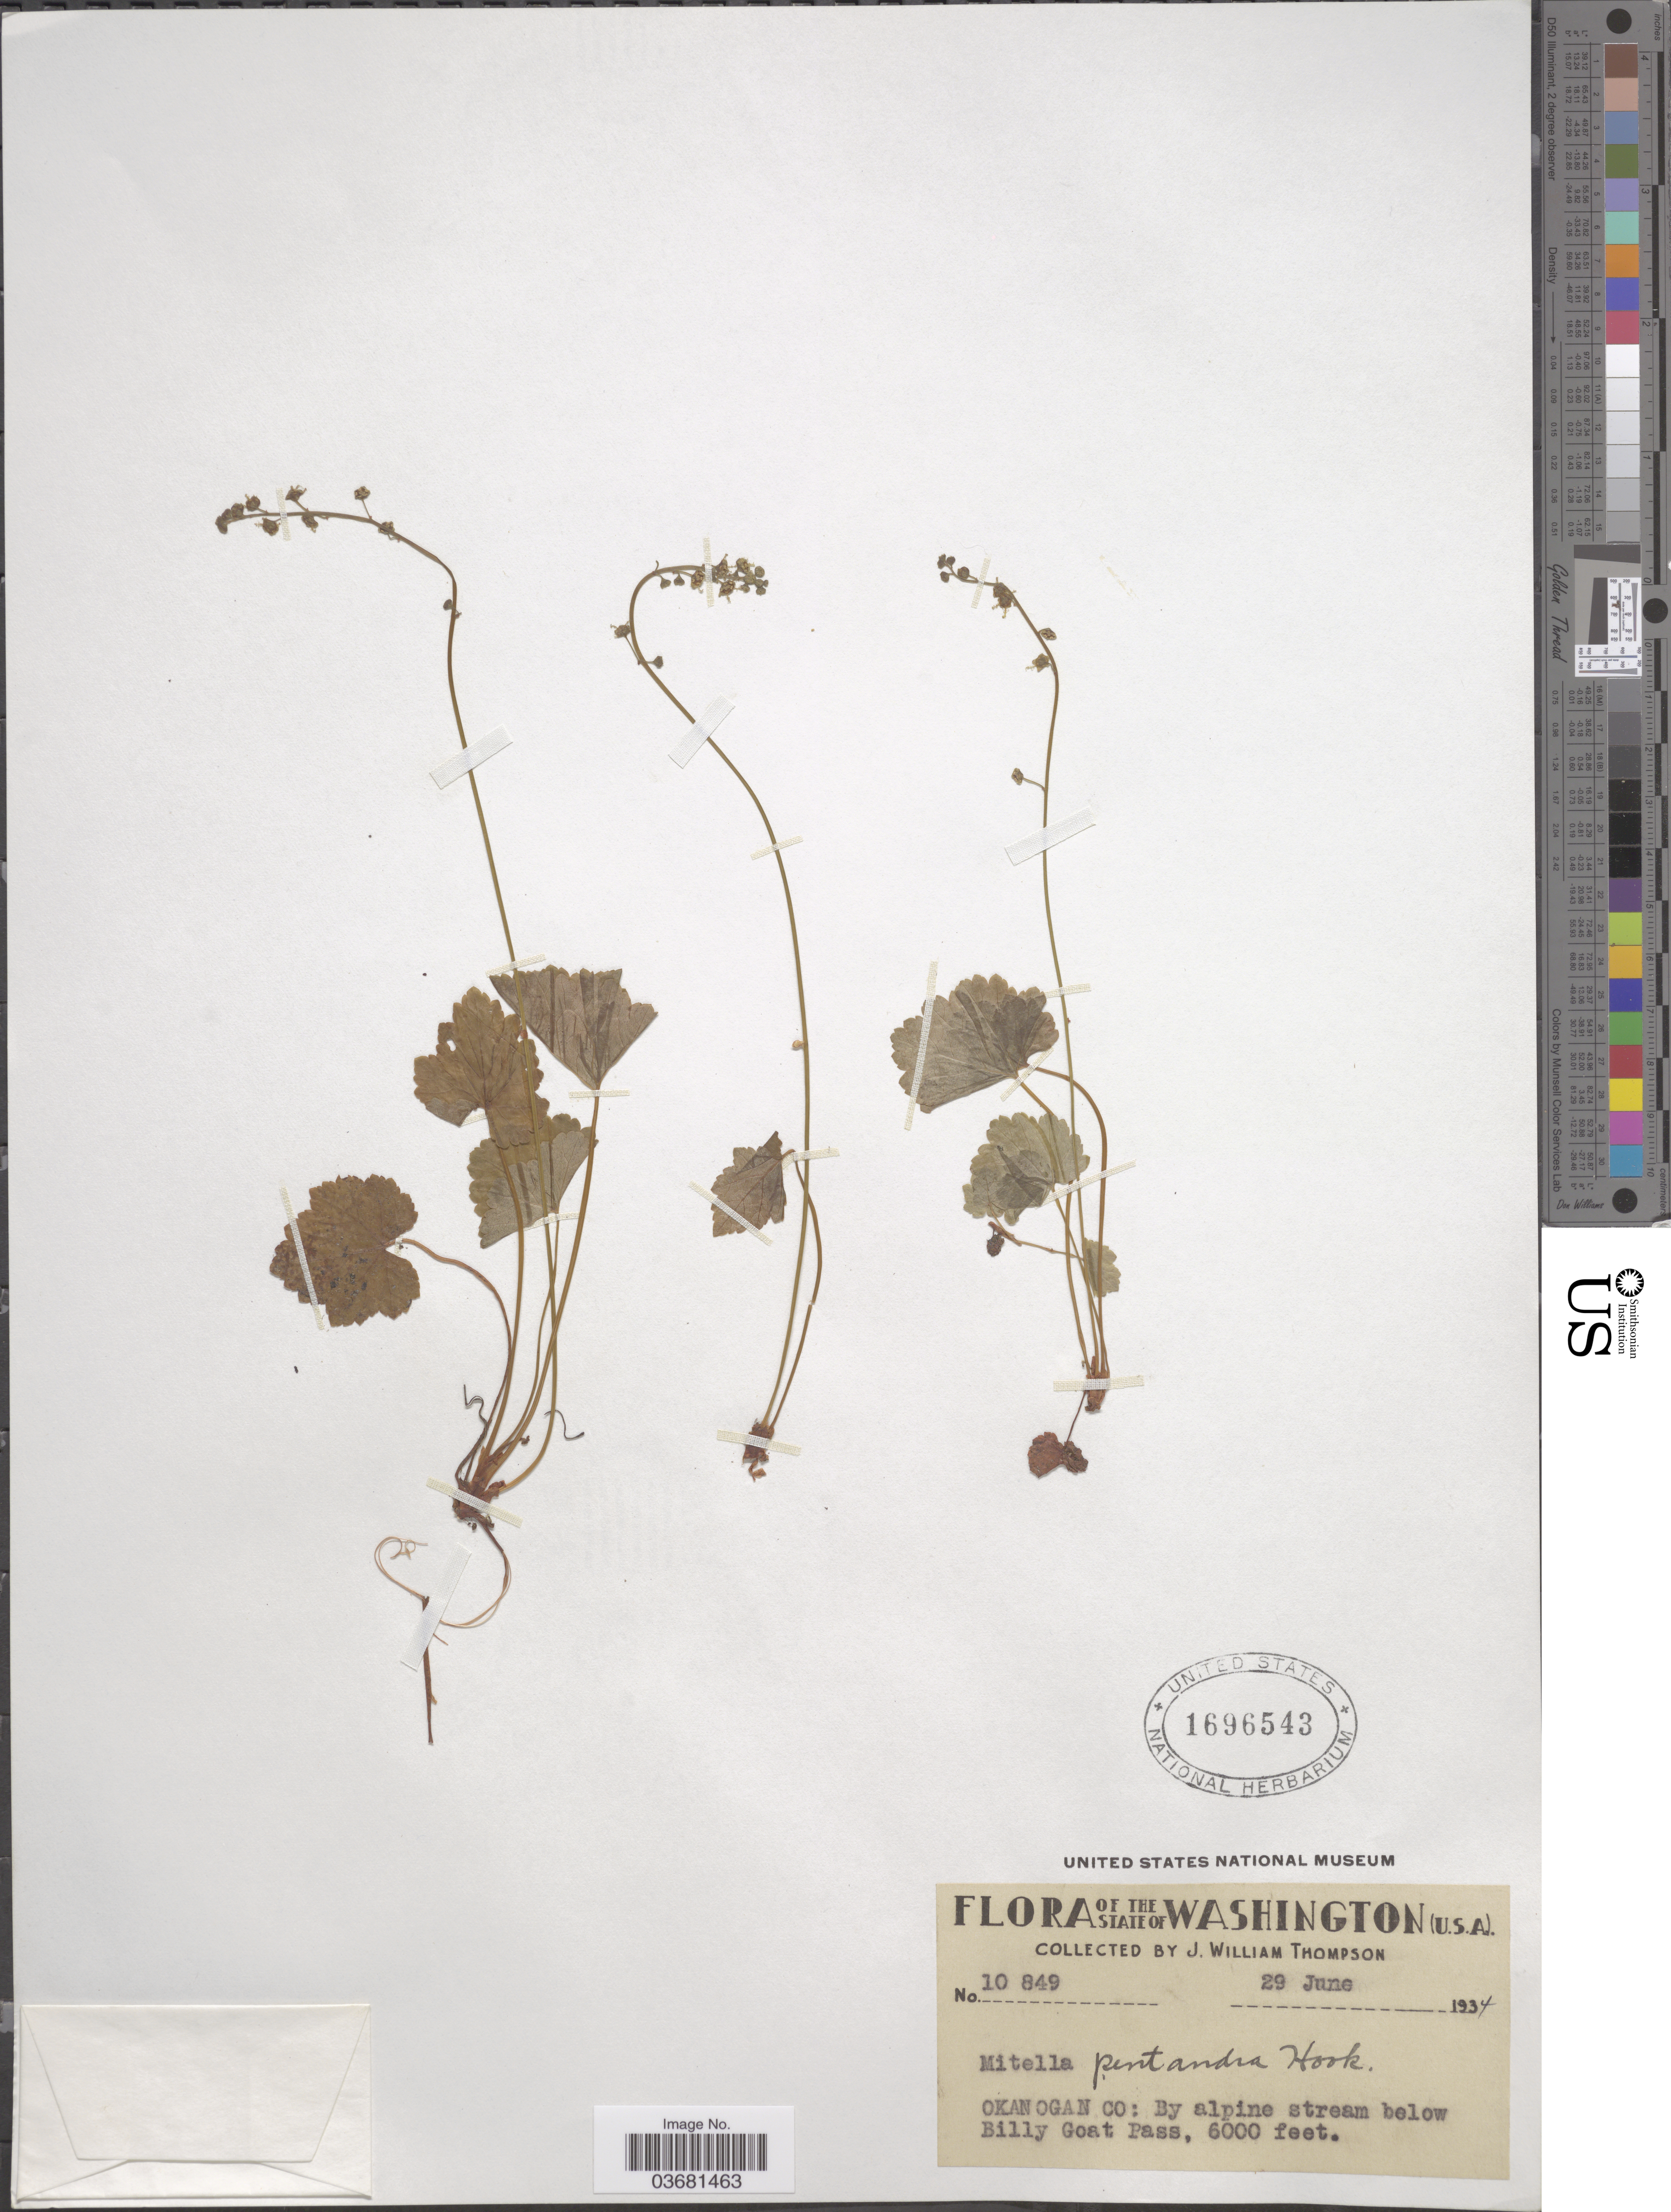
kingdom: Plantae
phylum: Tracheophyta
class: Magnoliopsida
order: Saxifragales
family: Saxifragaceae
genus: Mitella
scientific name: Mitella pentandra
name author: Hook.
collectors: J. W. Thompson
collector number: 10849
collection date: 1934-06-29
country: United States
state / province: Washington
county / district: Okanogan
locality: Okanogan Co: By alpine stream below Billy Goat Pass.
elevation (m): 1829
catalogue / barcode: US 1696543